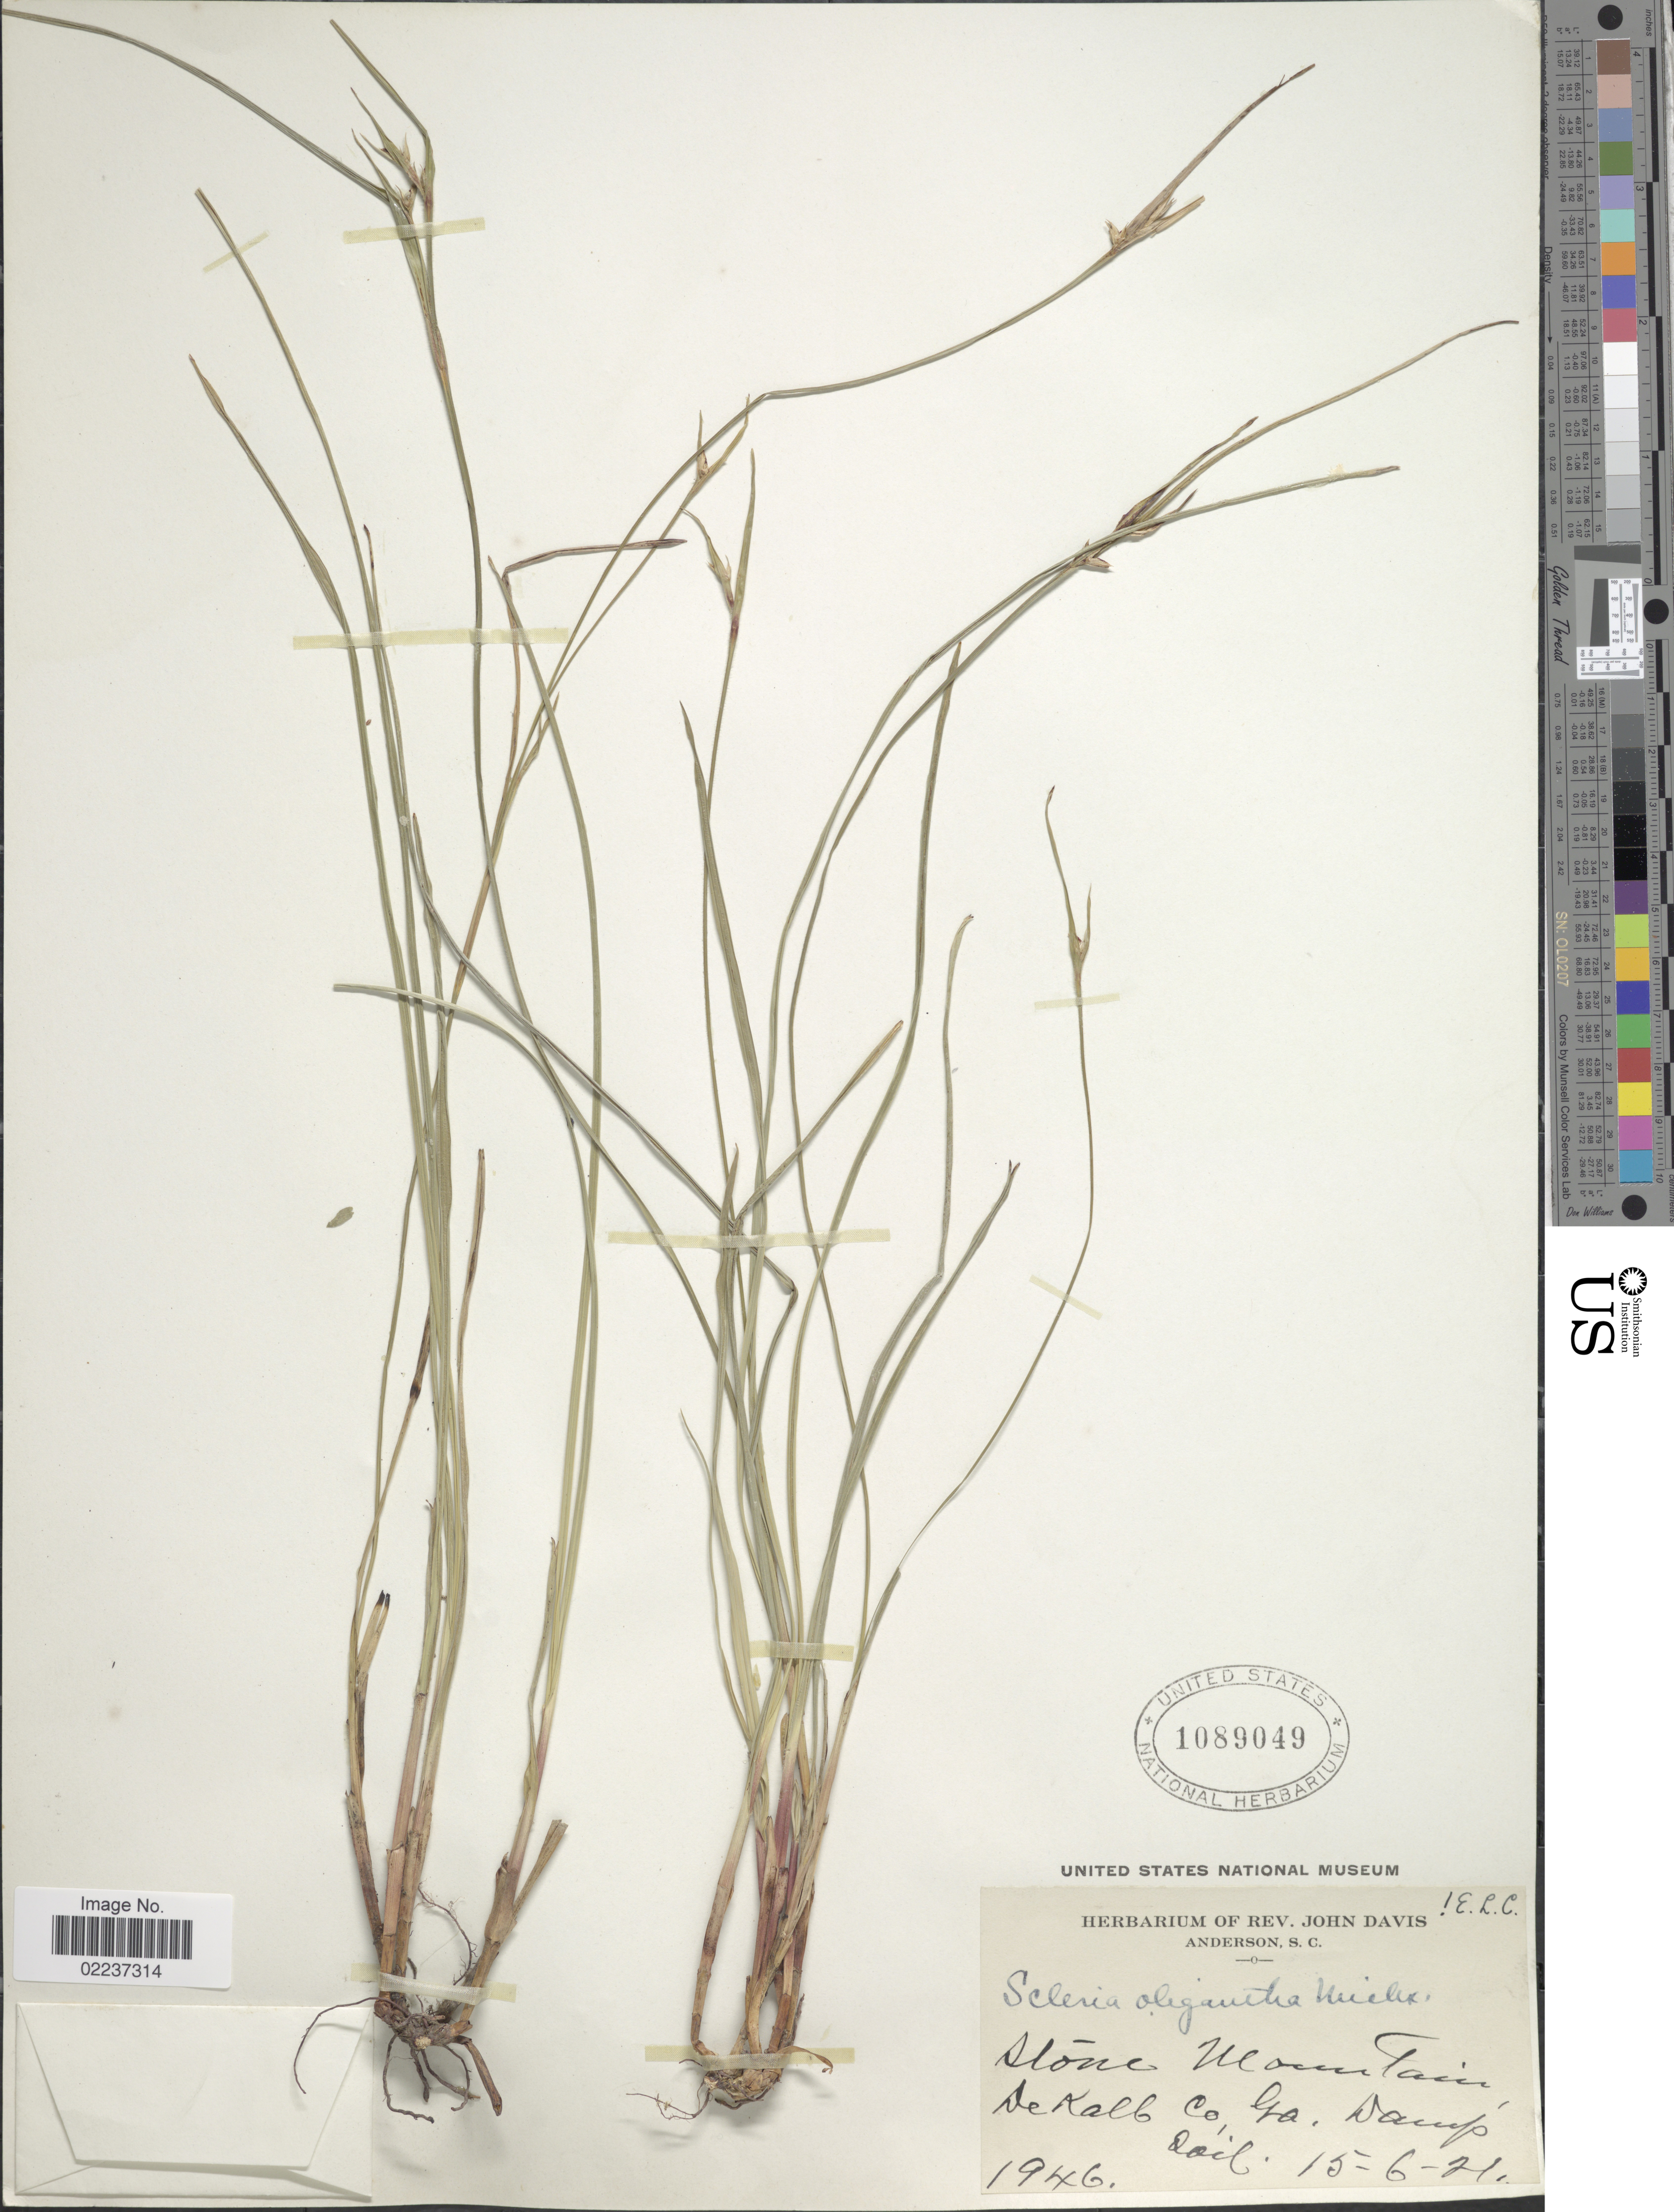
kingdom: Plantae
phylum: Tracheophyta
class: Liliopsida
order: Poales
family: Cyperaceae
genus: Scleria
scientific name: Scleria oligantha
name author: Michx.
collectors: ex herb. Rev. John Davis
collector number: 1946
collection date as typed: Transcribed d/m/y: 15/6/21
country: United States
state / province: Georgia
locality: Stone Mountain, DeKalb Co., Ga.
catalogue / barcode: US 1089049